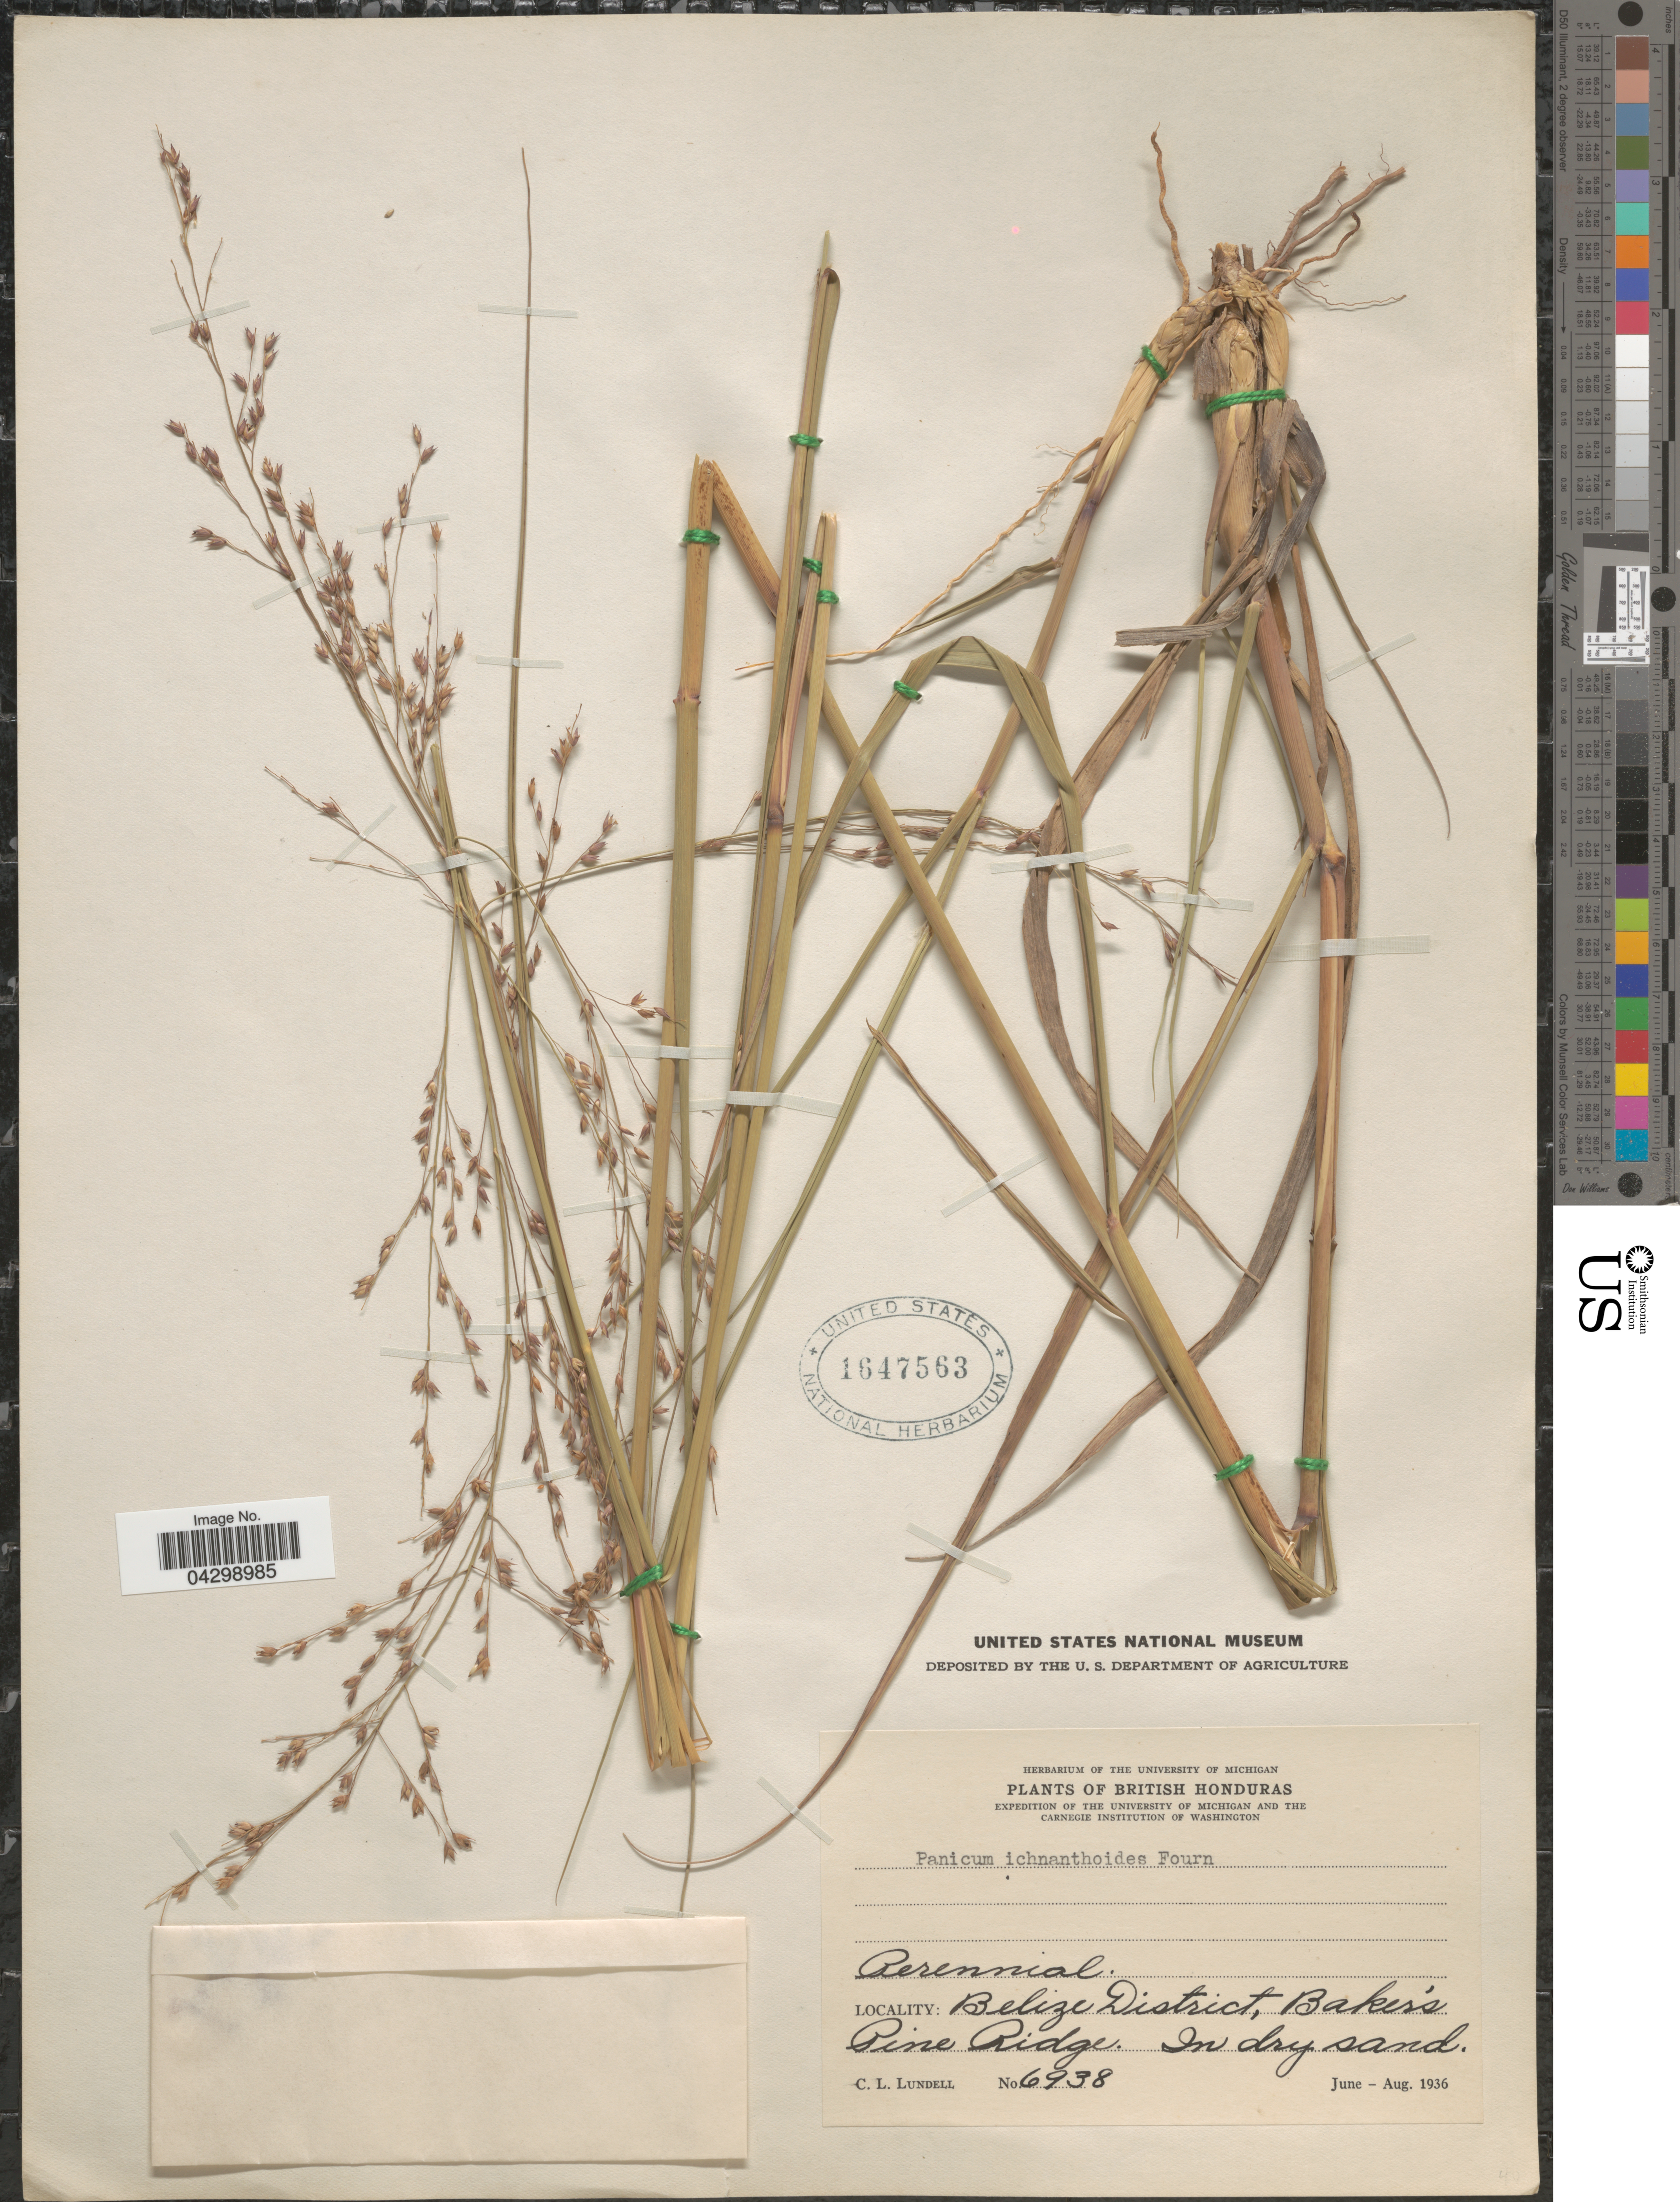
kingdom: Plantae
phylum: Tracheophyta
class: Liliopsida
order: Poales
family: Poaceae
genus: Panicum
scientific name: Panicum virgatum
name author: L.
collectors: C. L. Lundell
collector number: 6938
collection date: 1936-06/1936-08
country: Belize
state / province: Belize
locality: British Honduras. Expedition of the University of Michigan and the Carnegie Institution of Washington. Belize District, Baker's Pine Ridge. In dry sand.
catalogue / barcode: US 1647563